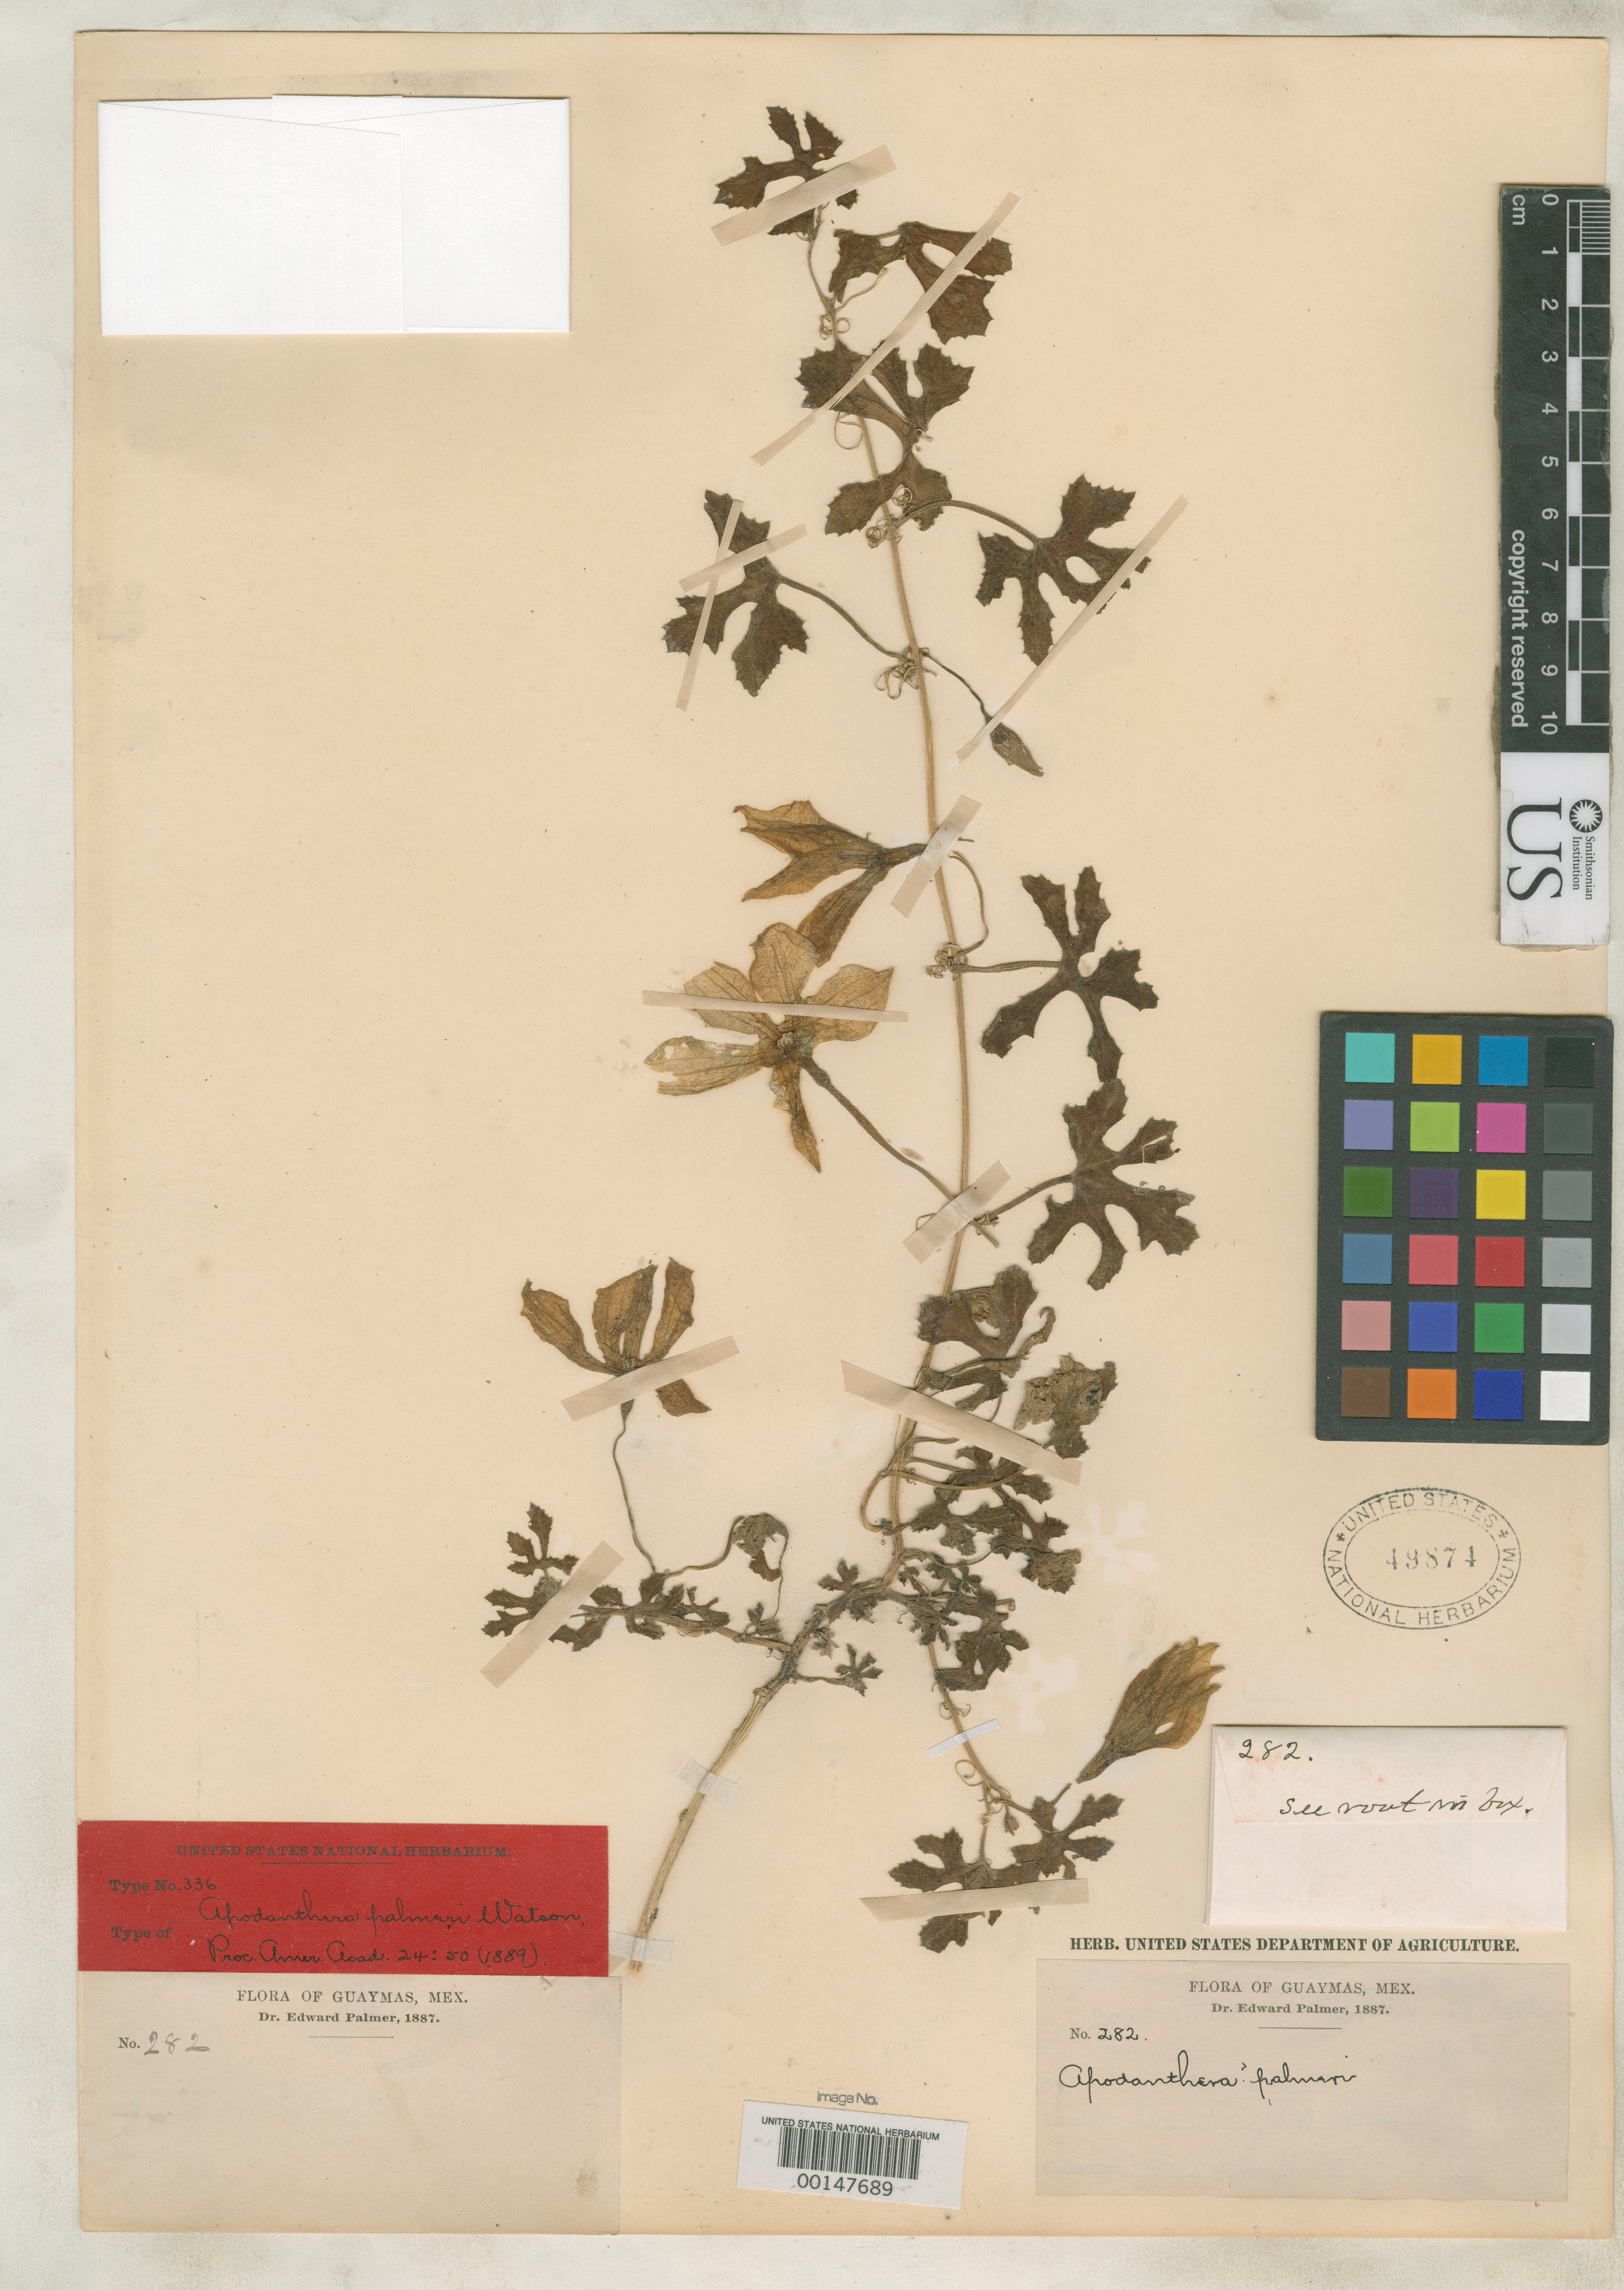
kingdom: Plantae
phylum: Tracheophyta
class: Magnoliopsida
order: Cucurbitales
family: Cucurbitaceae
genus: Apodanthera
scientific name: Apodanthera palmeri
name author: S. Watson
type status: Type Collection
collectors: E. Palmer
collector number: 282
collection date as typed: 1887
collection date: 1887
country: Mexico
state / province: Sonora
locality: Guaymas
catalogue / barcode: US 49874